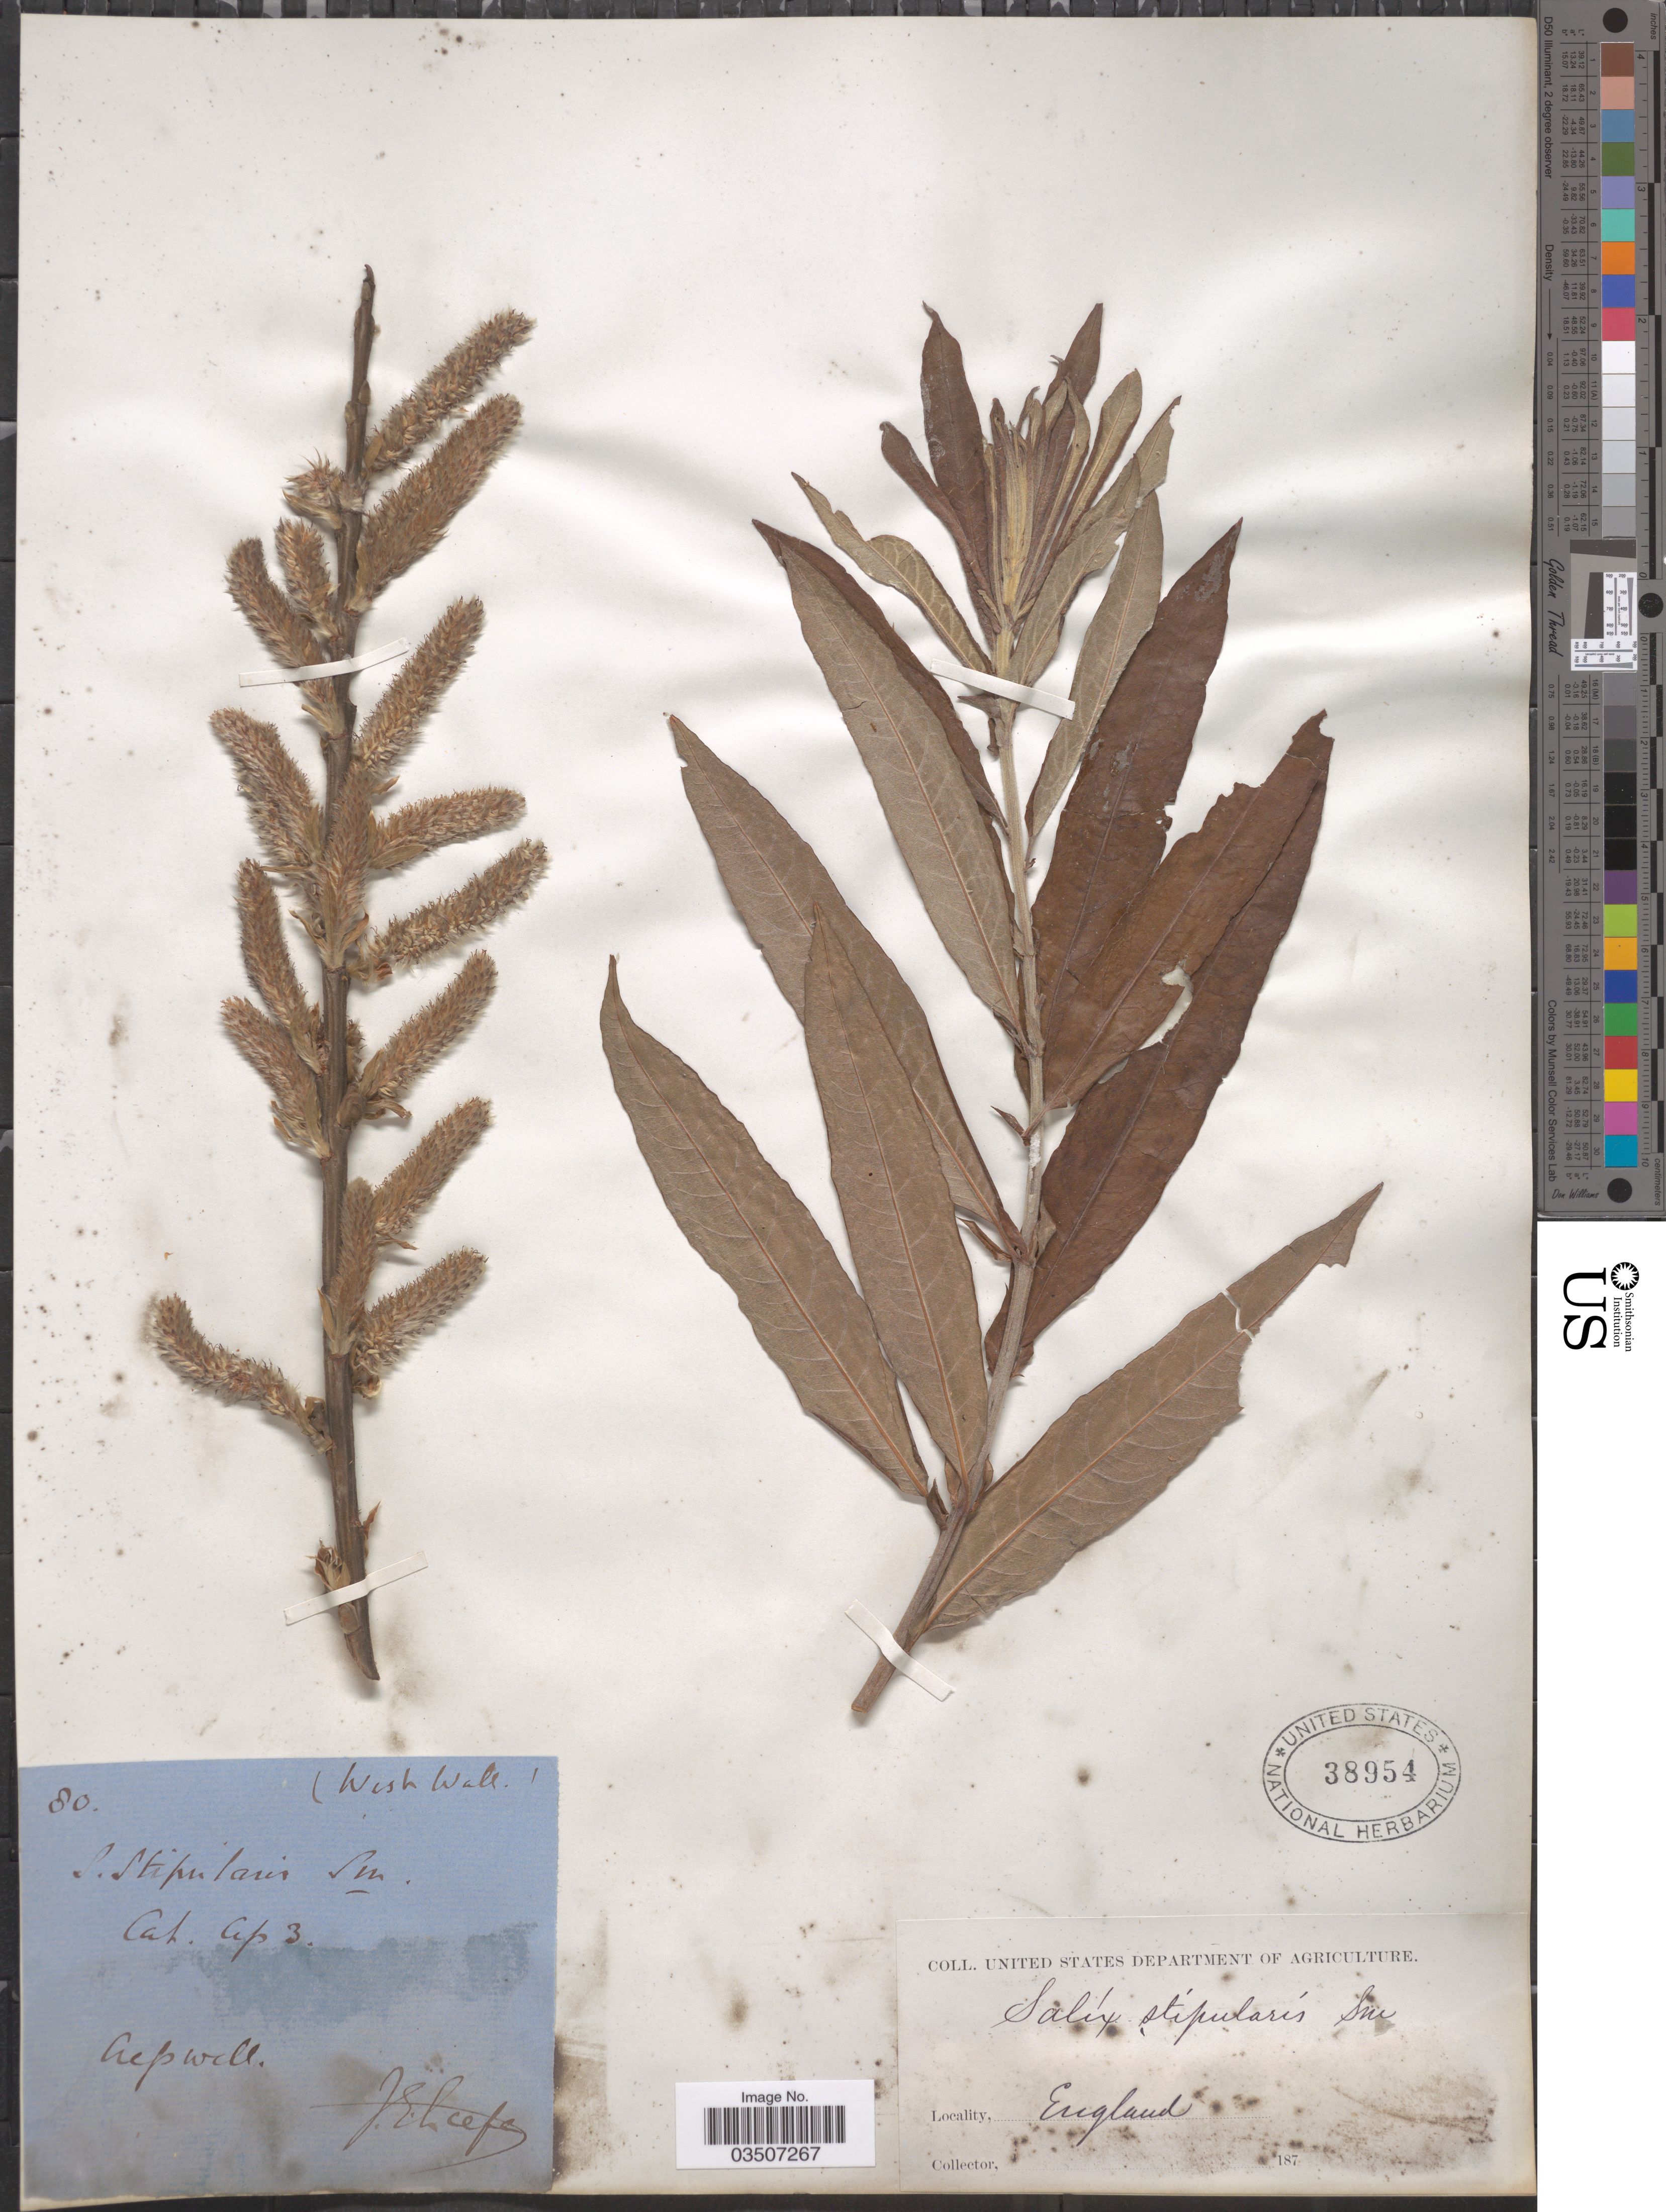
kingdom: Plantae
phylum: Tracheophyta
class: Magnoliopsida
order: Malpighiales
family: Salicaceae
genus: Salix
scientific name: Salix stipularis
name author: Sm.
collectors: J. Leefe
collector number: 80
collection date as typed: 187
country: United Kingdom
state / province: England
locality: Cresswell.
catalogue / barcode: US 38954